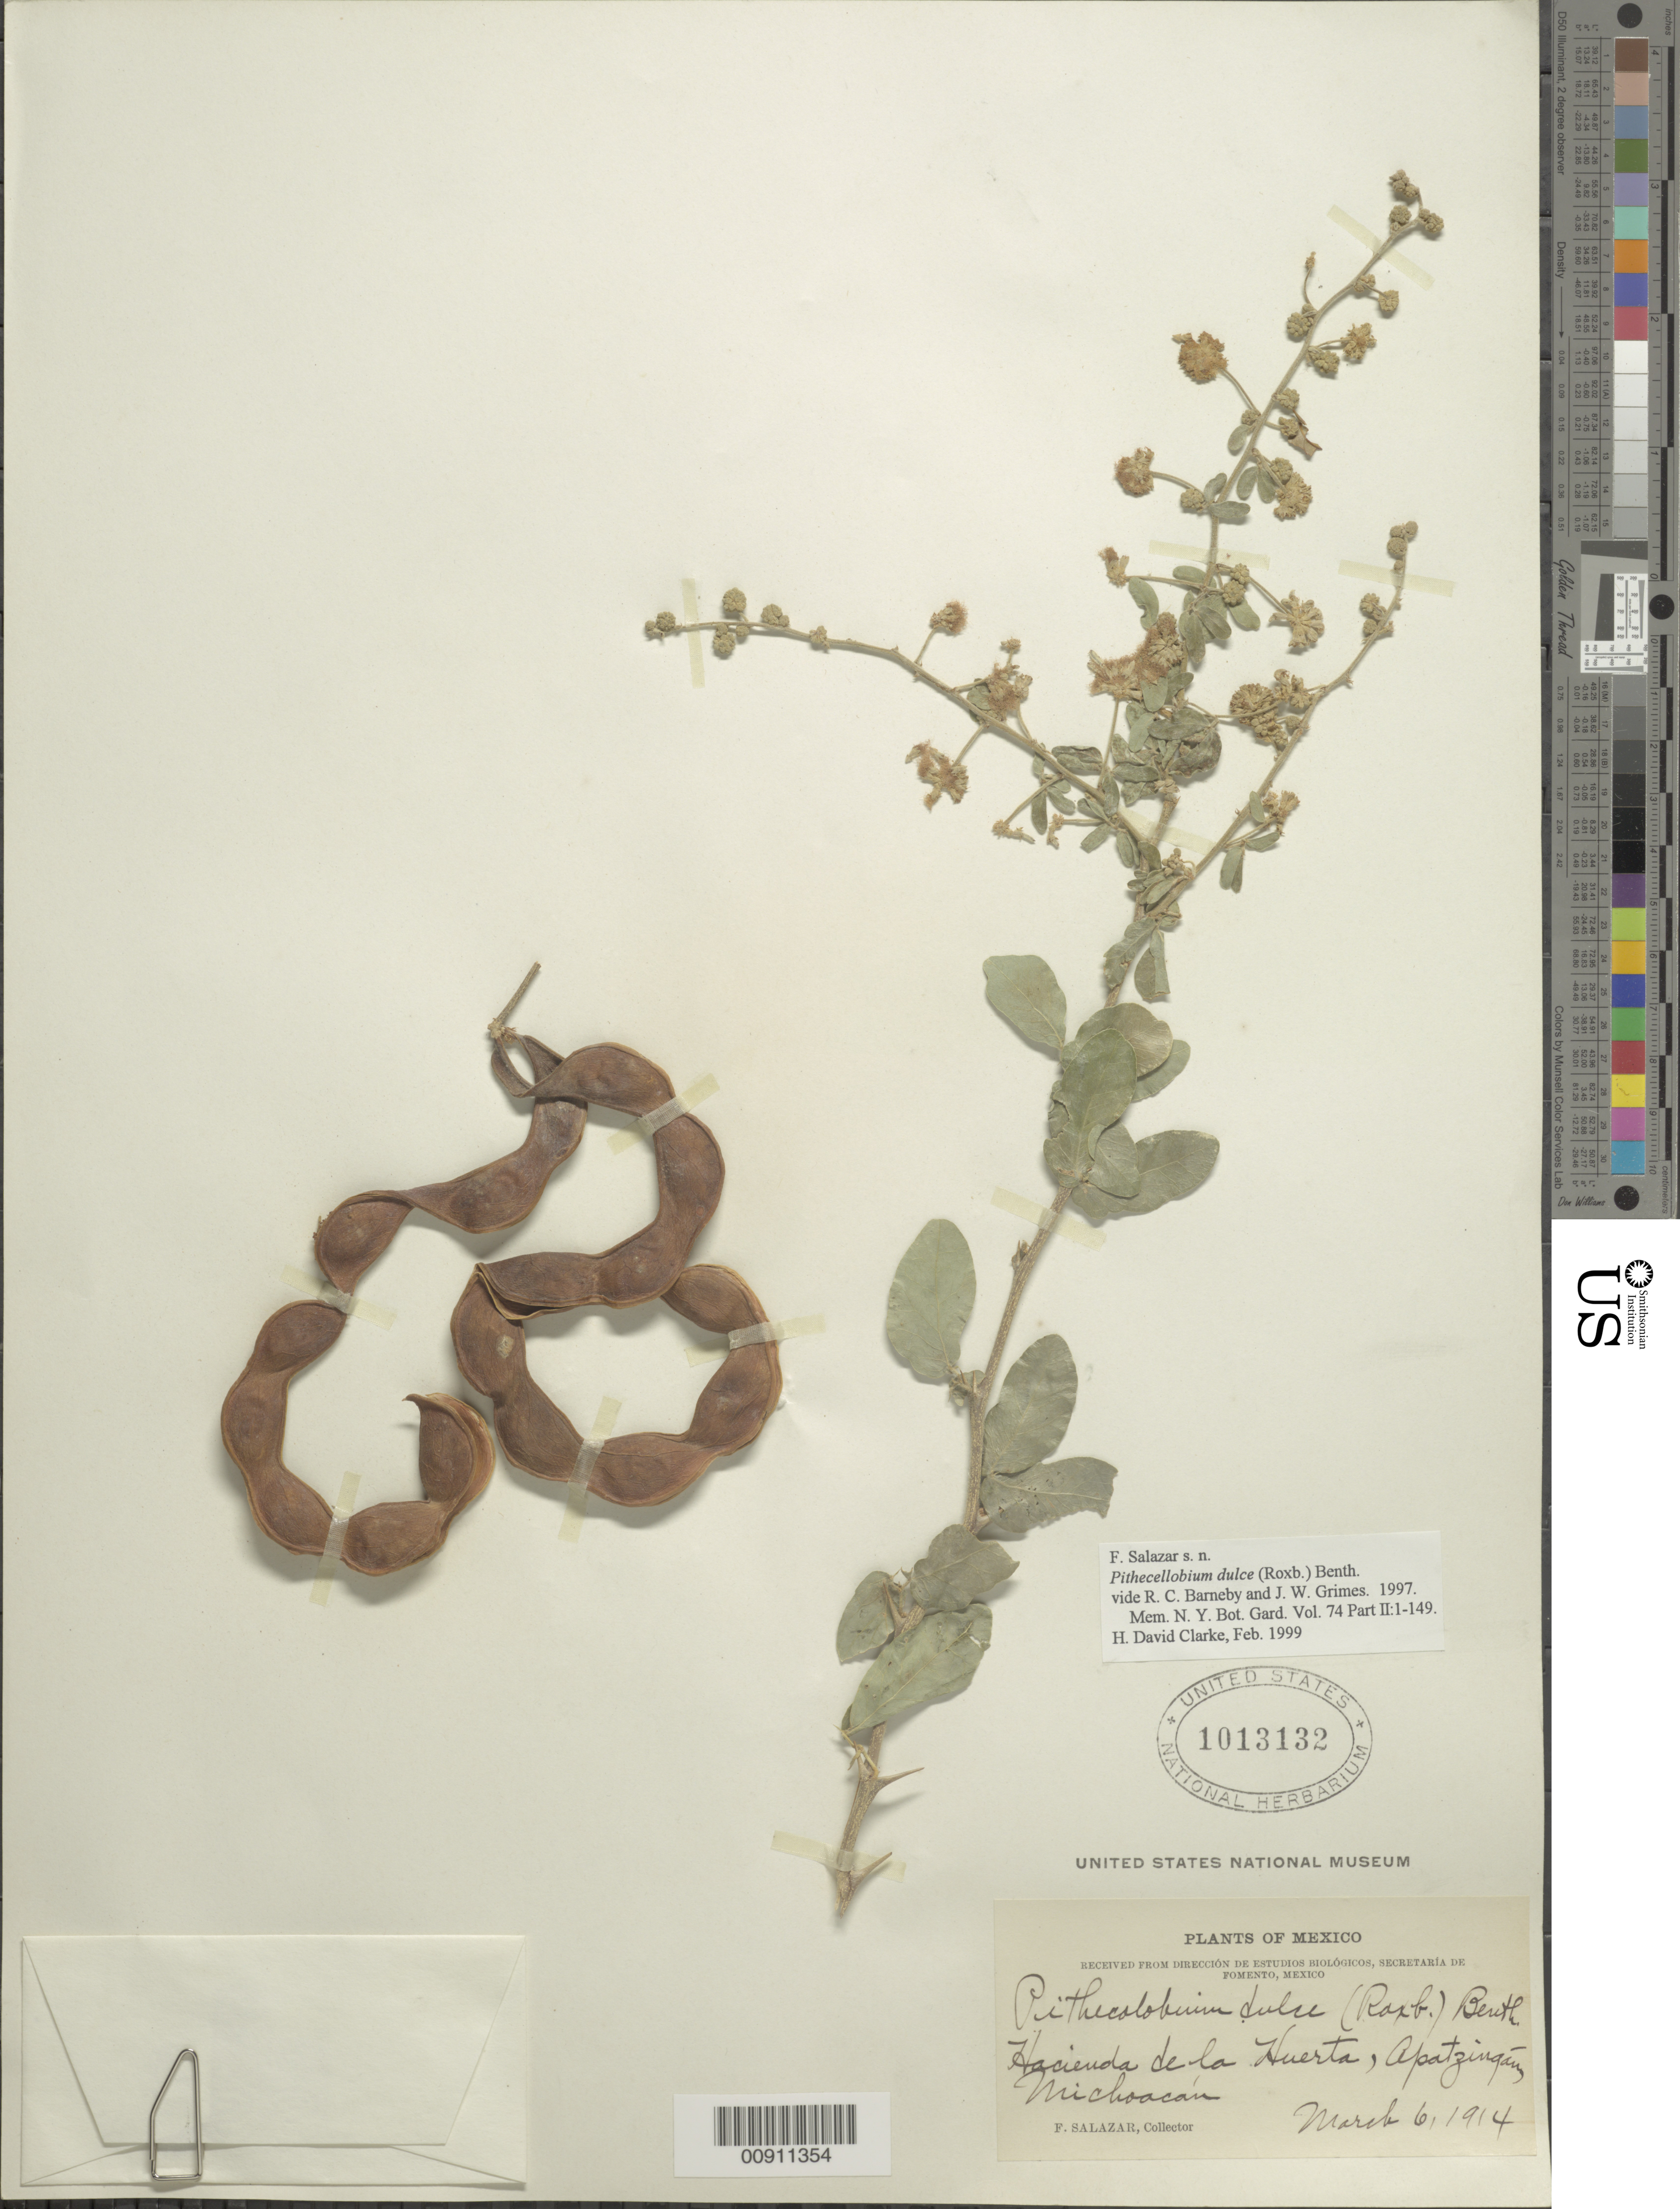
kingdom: Plantae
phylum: Tracheophyta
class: Magnoliopsida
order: Fabales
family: Fabaceae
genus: Pithecellobium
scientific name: Pithecellobium dulce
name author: (Roxb.) Benth.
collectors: F. Salazar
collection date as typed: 06 Mar 1914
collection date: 1914-03-06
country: Mexico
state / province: Michoacán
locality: Hacienda de la Huerta, Apatzingán, Michoacán.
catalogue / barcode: US 1013132